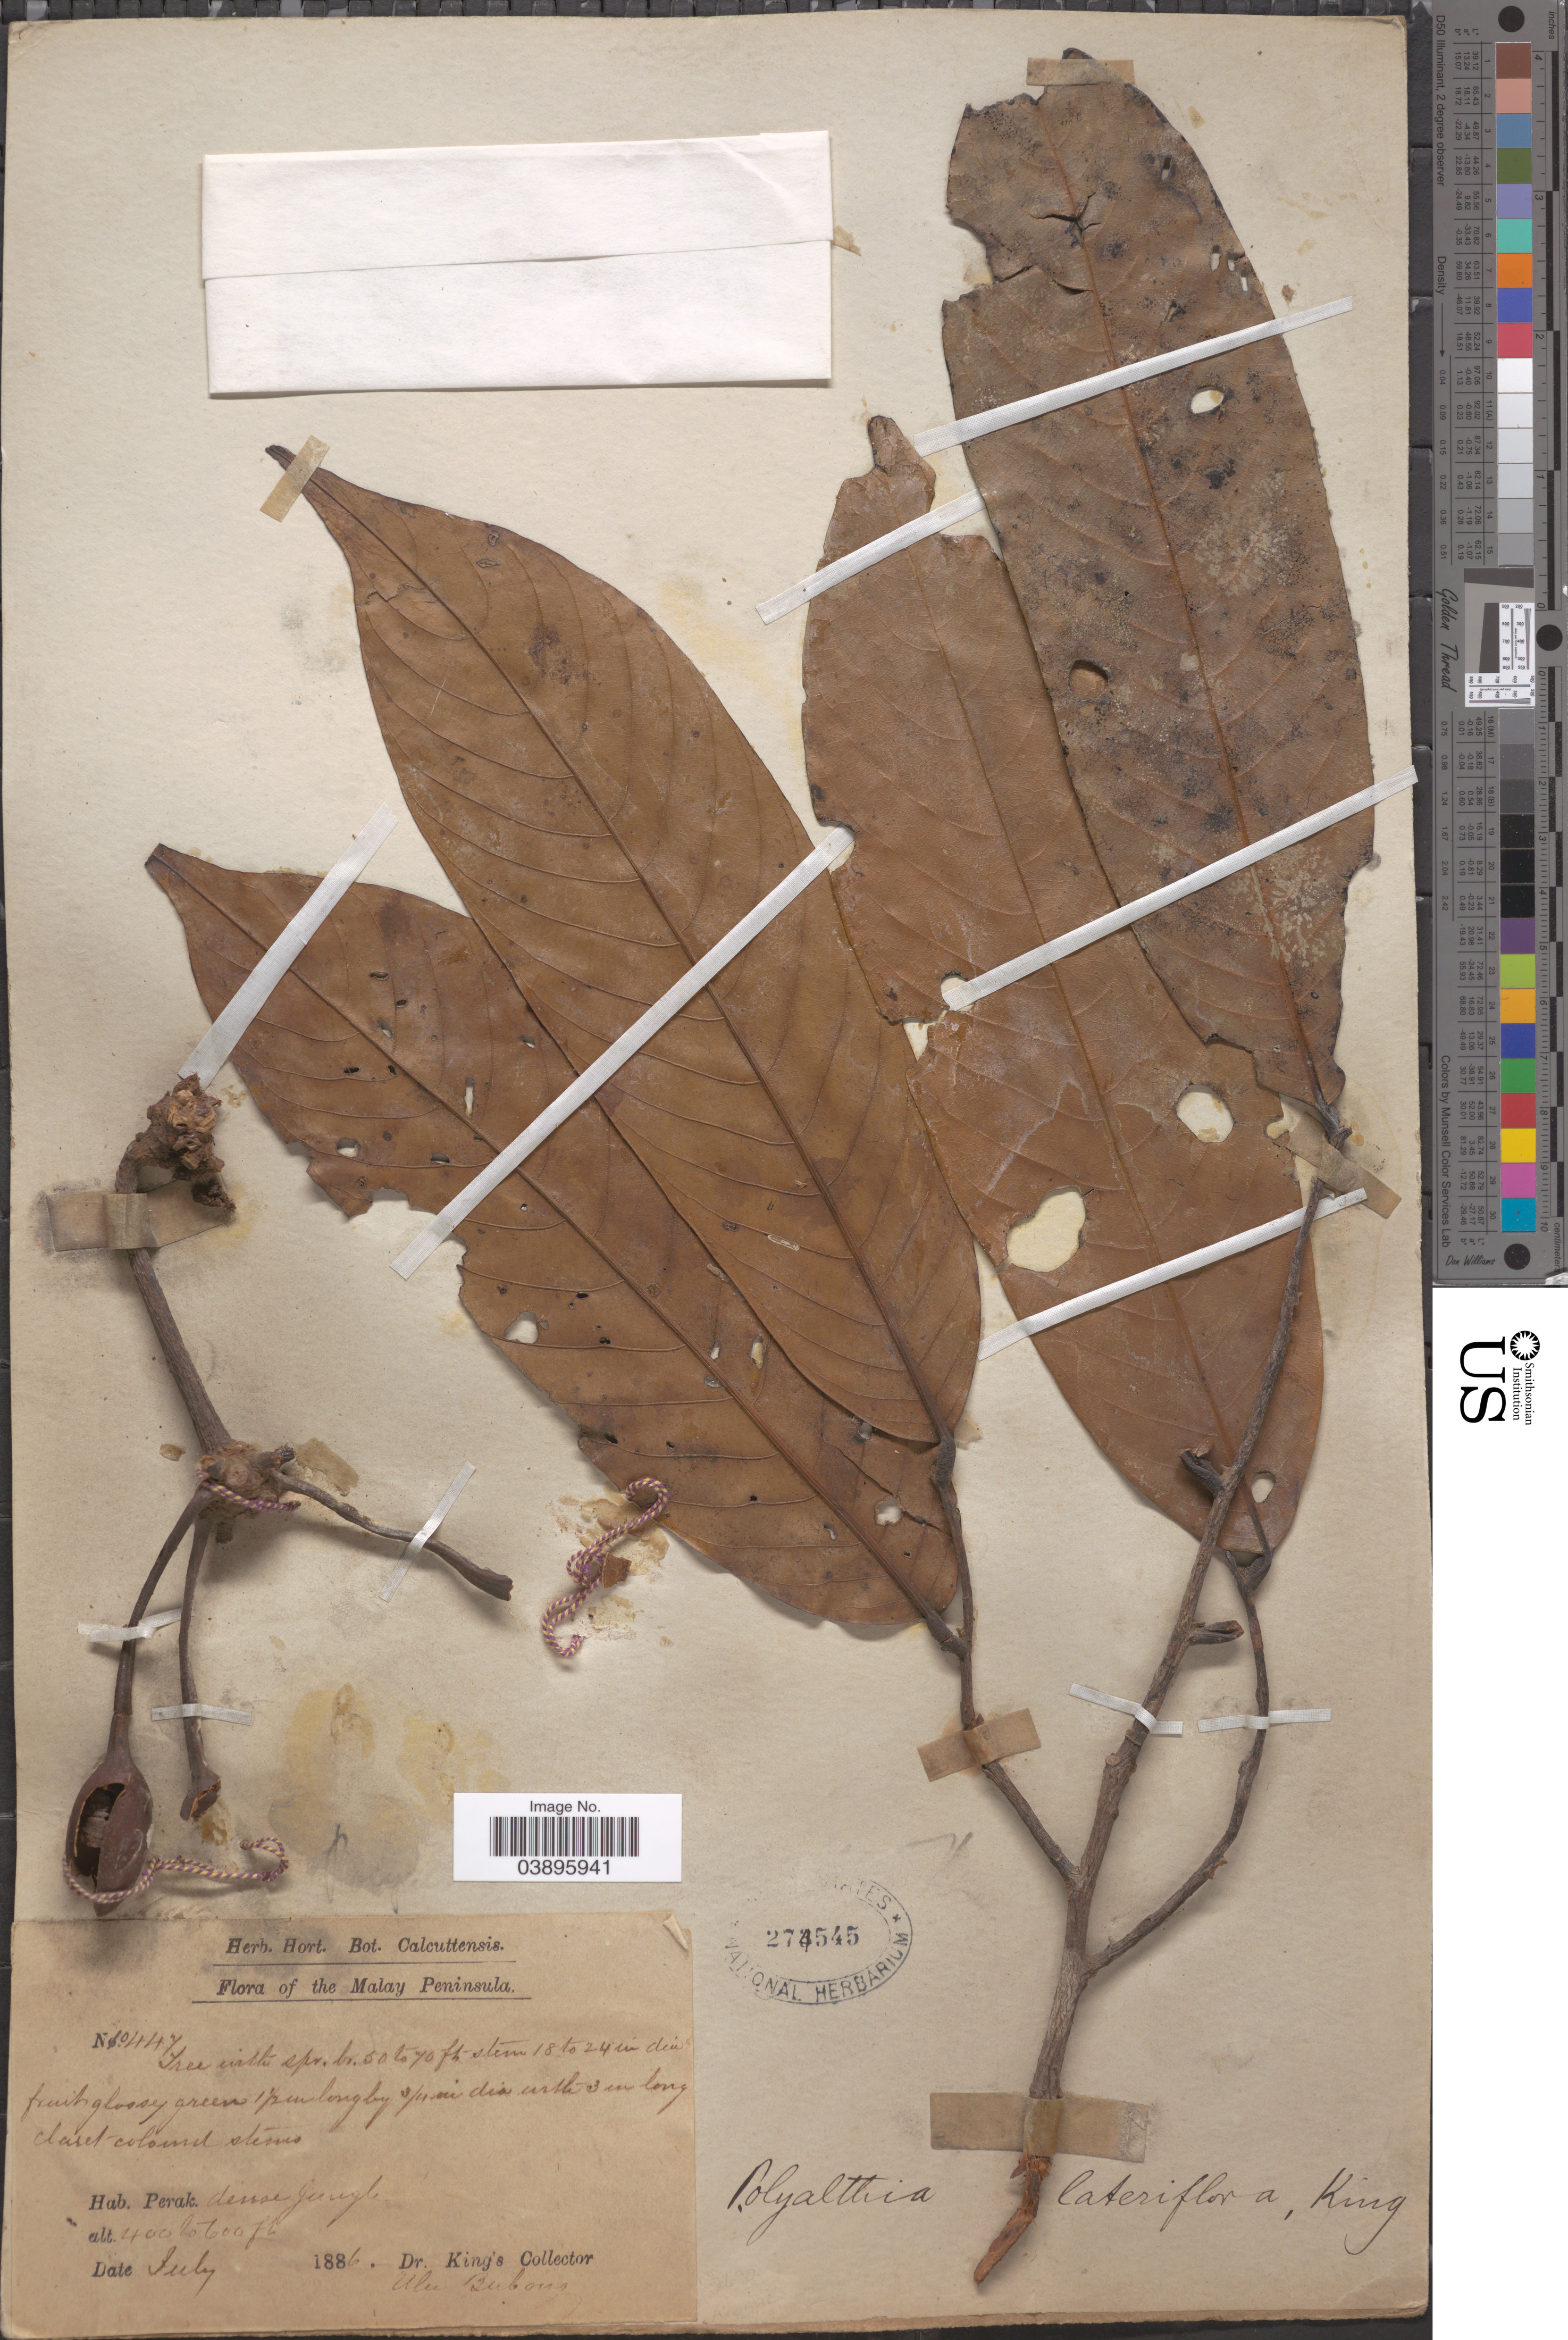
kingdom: Plantae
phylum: Tracheophyta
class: Magnoliopsida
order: Magnoliales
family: Annonaceae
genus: Polyalthia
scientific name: Polyalthia lateriflora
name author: Kurz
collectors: Dr. King's collector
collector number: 10447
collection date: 1886-07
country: Malaysia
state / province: Perak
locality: The Malay Peninsula.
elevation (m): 122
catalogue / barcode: US 274545